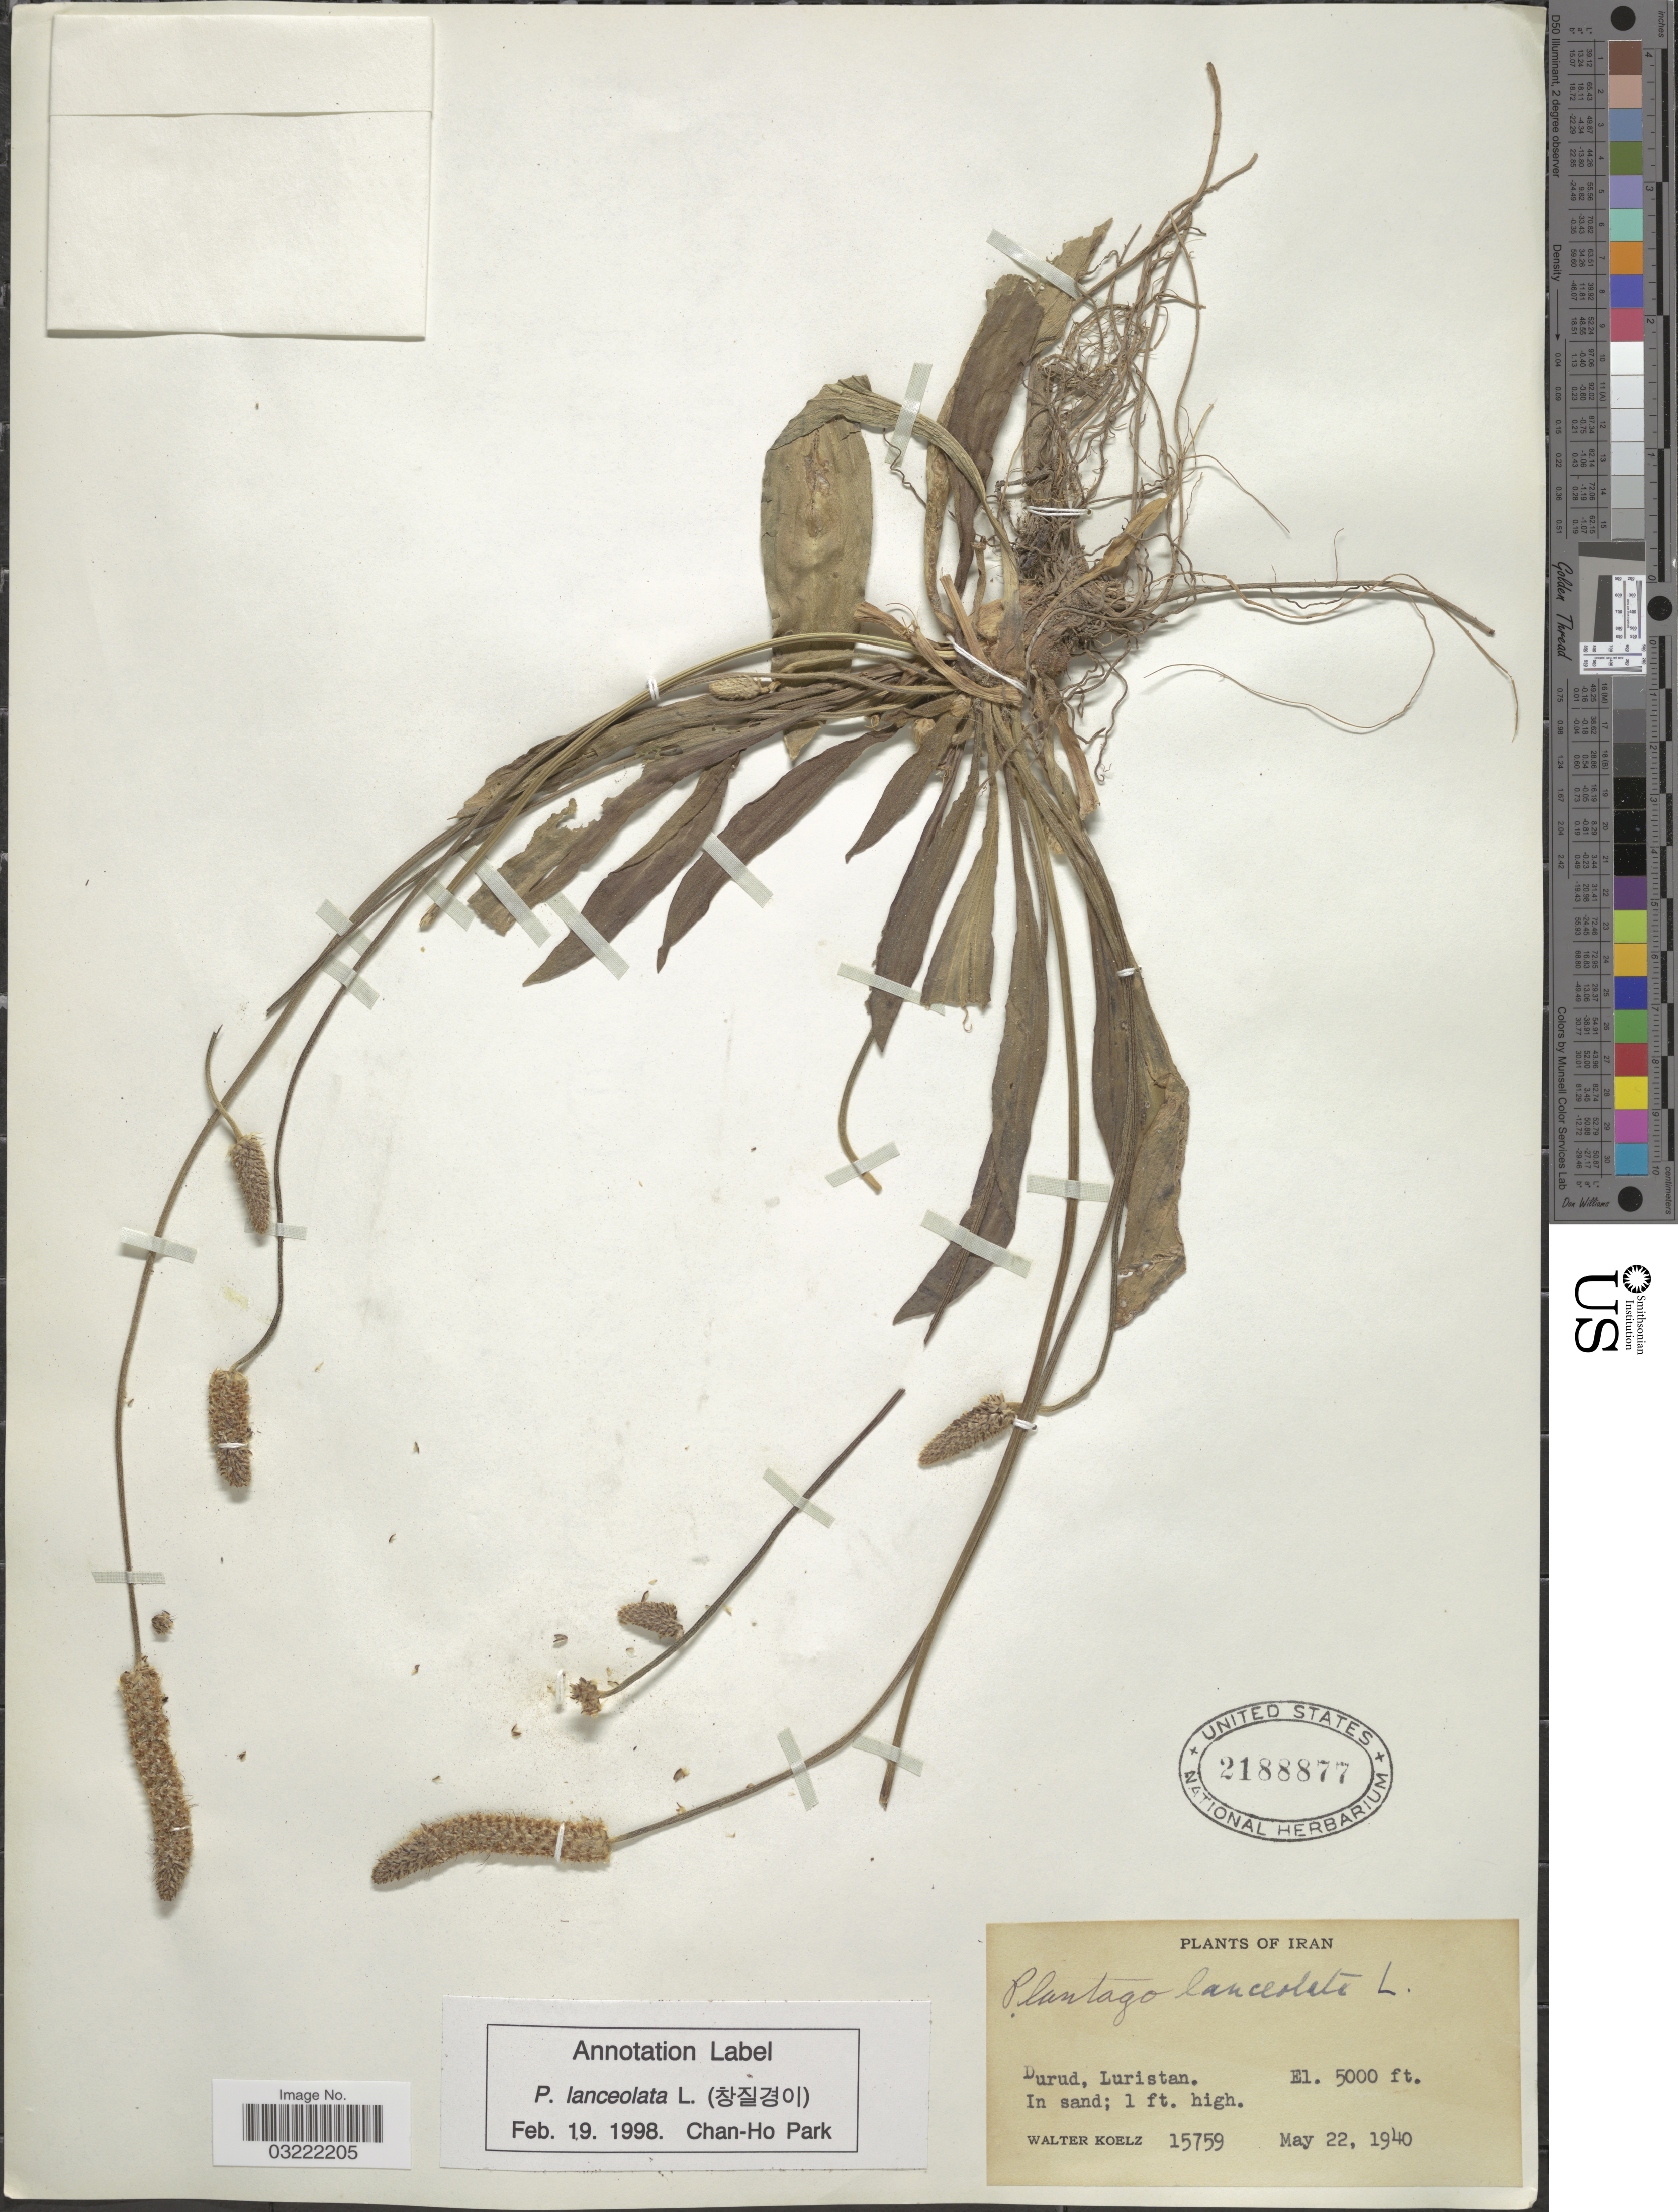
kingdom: Plantae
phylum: Tracheophyta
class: Magnoliopsida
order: Lamiales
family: Plantaginaceae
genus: Plantago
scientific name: Plantago lanceolata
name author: L.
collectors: W. N. Koelz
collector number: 15759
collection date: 1940-05-22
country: Iran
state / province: Lorestan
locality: Durud, Luristan.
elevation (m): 1524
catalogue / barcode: US 2188877